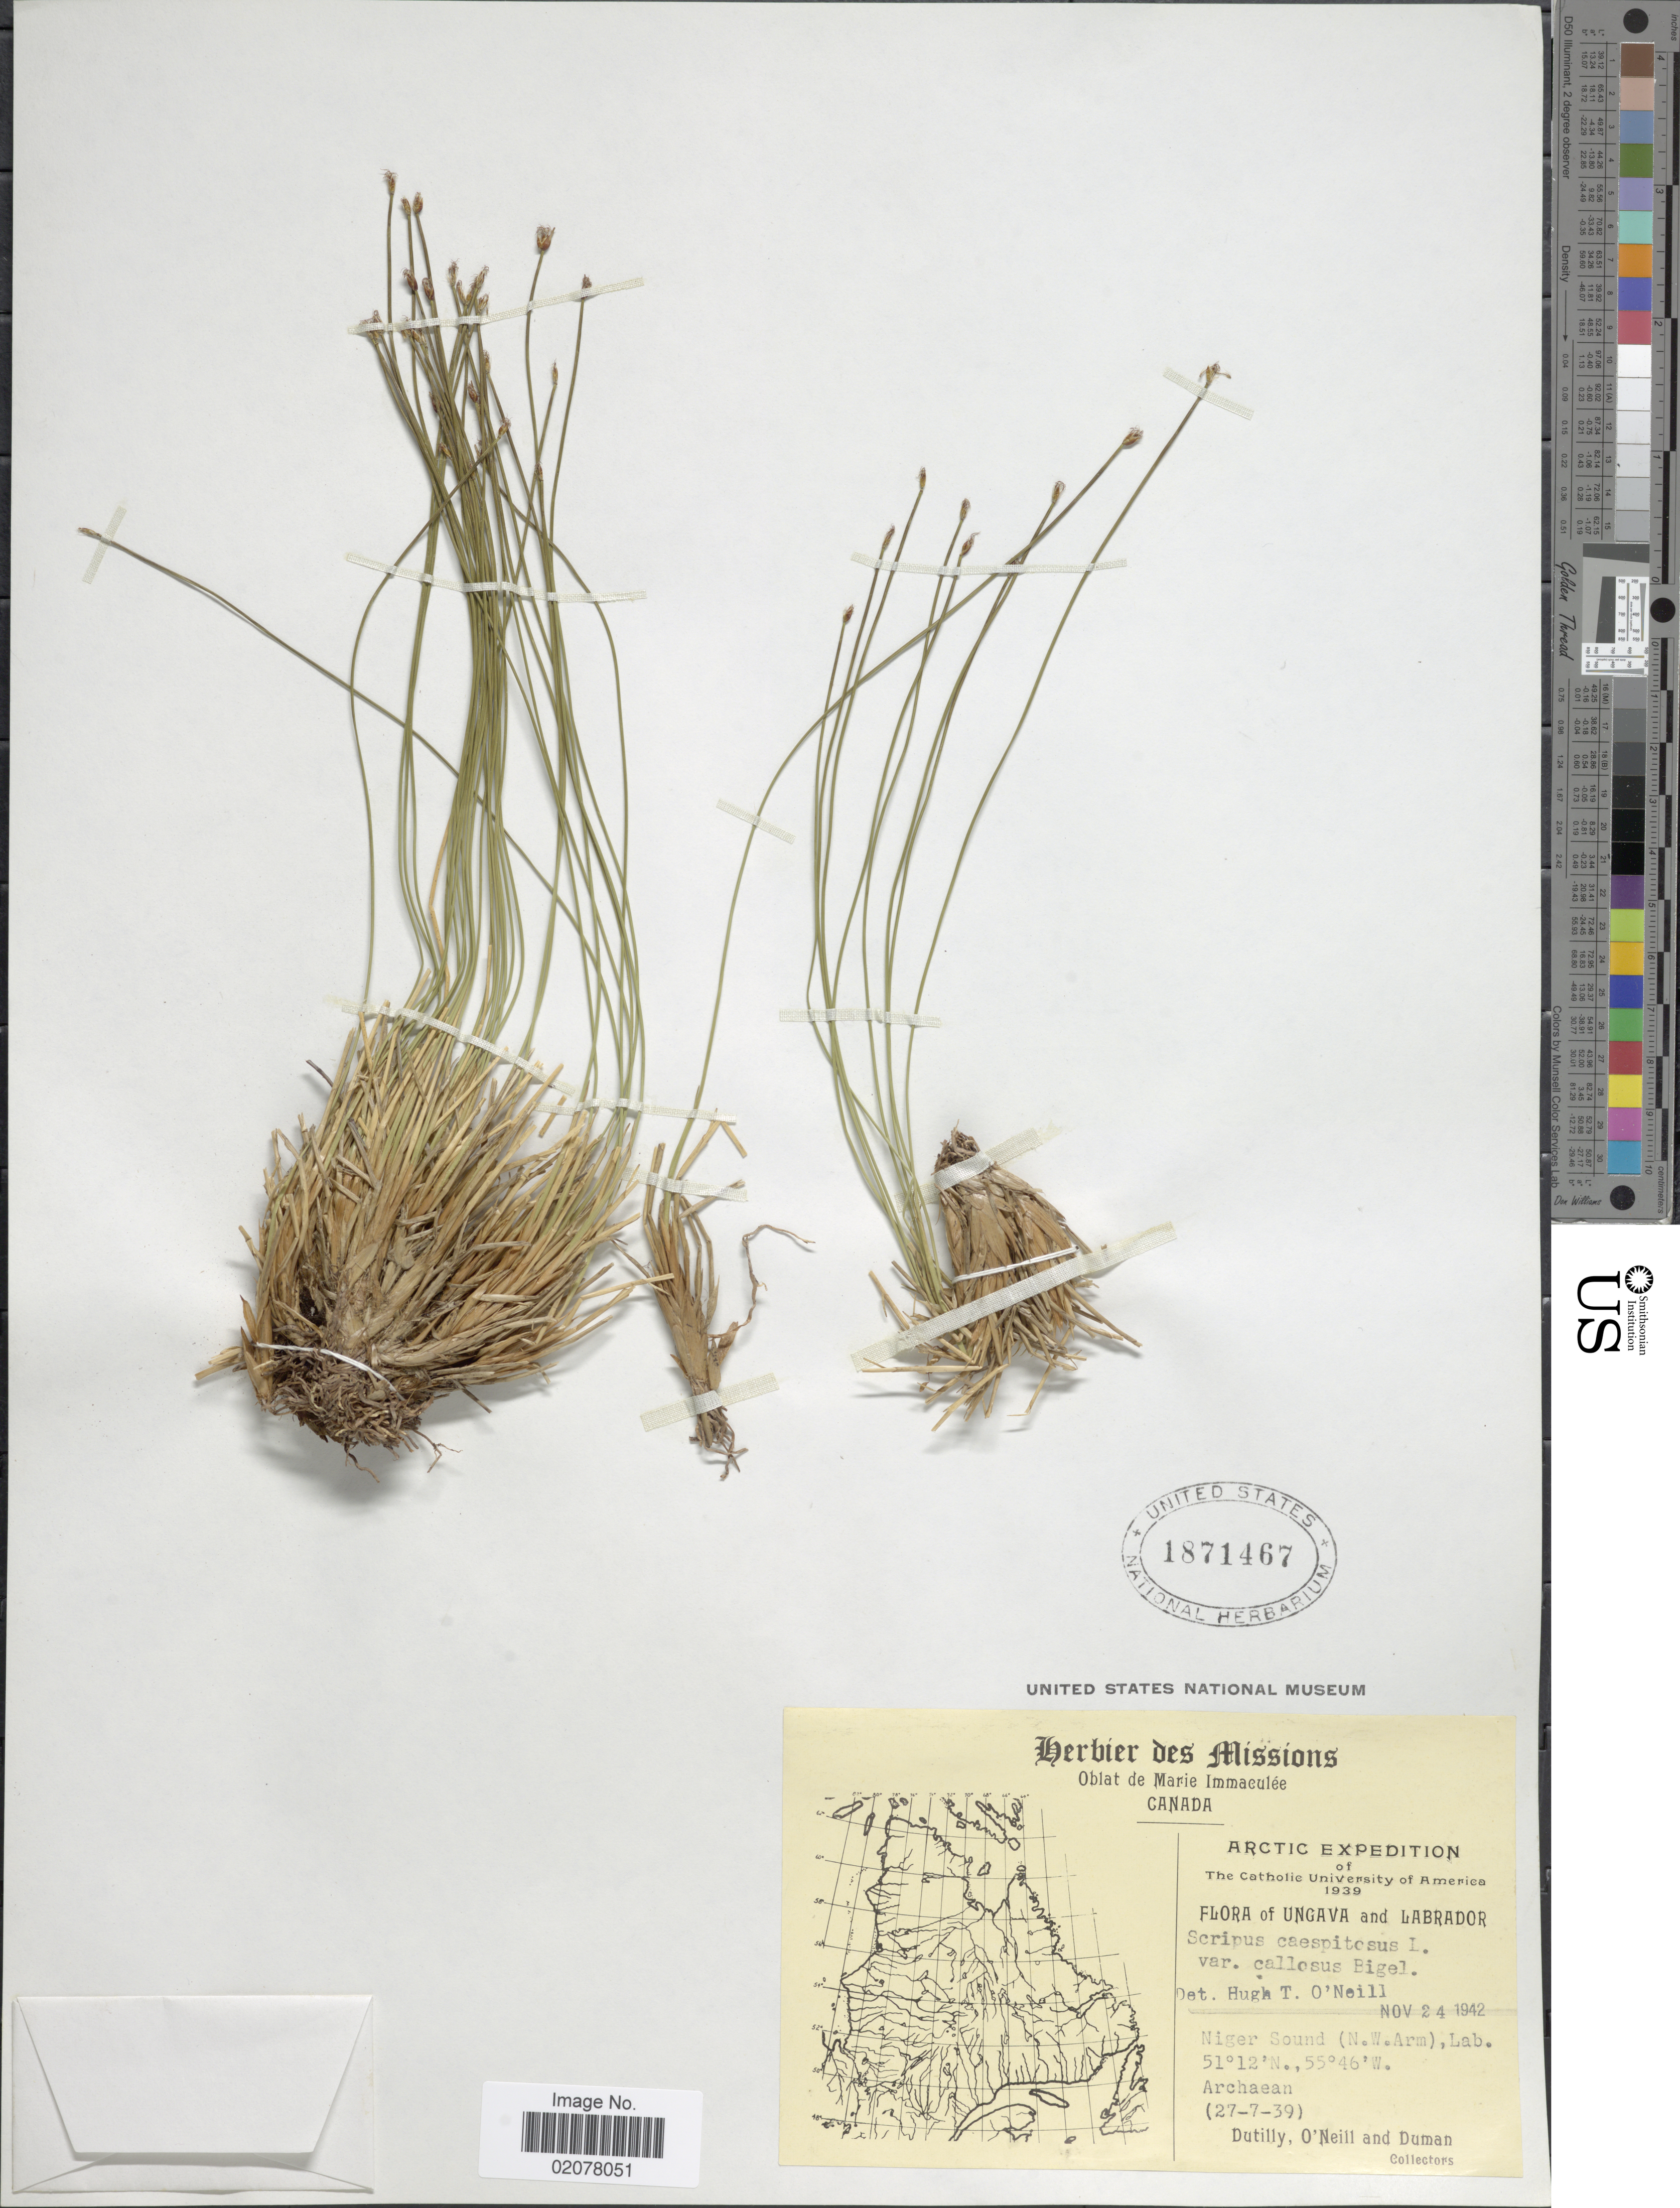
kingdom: Plantae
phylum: Tracheophyta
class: Liliopsida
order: Poales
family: Cyperaceae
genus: Trichophorum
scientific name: Trichophorum cespitosum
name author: (L.) Hartm.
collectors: -. Dutilly, O' Neill & -. Duman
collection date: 1939-07-27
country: Canada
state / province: Newfoundland and Labrador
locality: Niger Sound (N.W. Arm), Lab.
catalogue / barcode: US 1871467